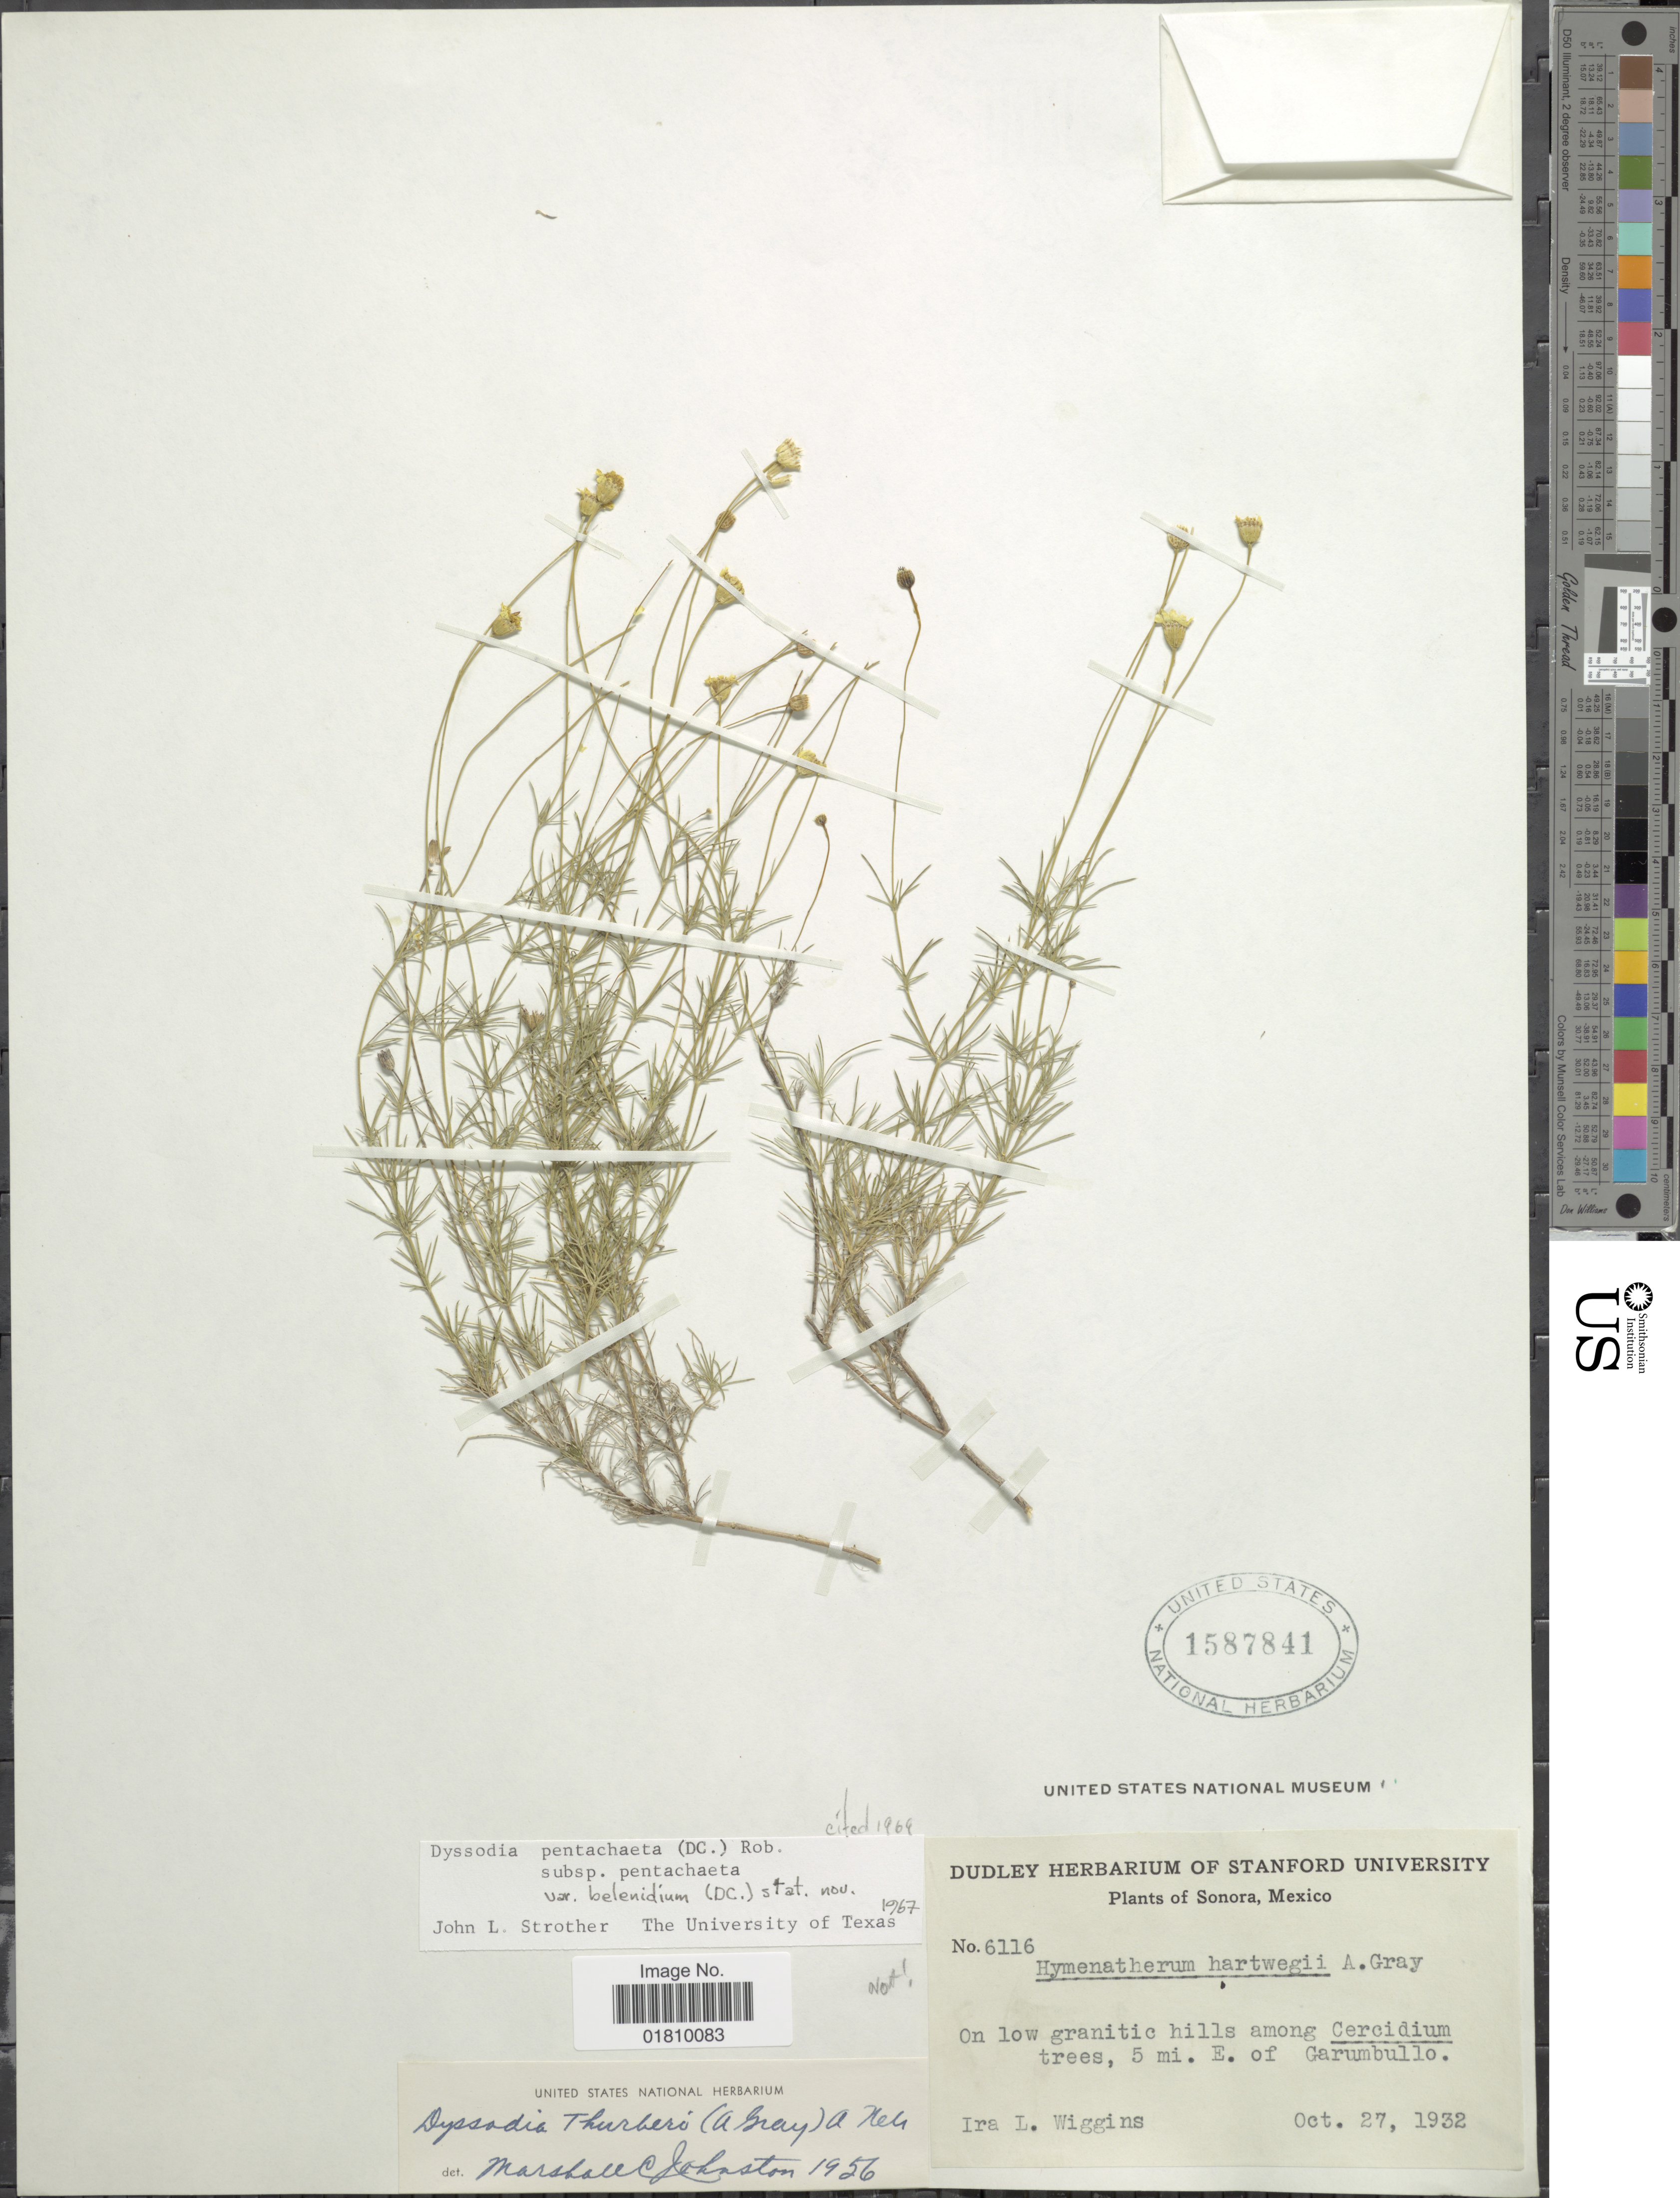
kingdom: Plantae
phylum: Tracheophyta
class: Magnoliopsida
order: Asterales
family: Asteraceae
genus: Thymophylla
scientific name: Thymophylla pentachaeta var. belenidium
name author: (DC.) Strother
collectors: I. L. Wiggins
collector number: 6116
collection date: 1932-10-27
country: Mexico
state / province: Sonora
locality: On low granitic hills among Cercidium trees, 5 mi. E. of Garumbullo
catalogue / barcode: US 1587841